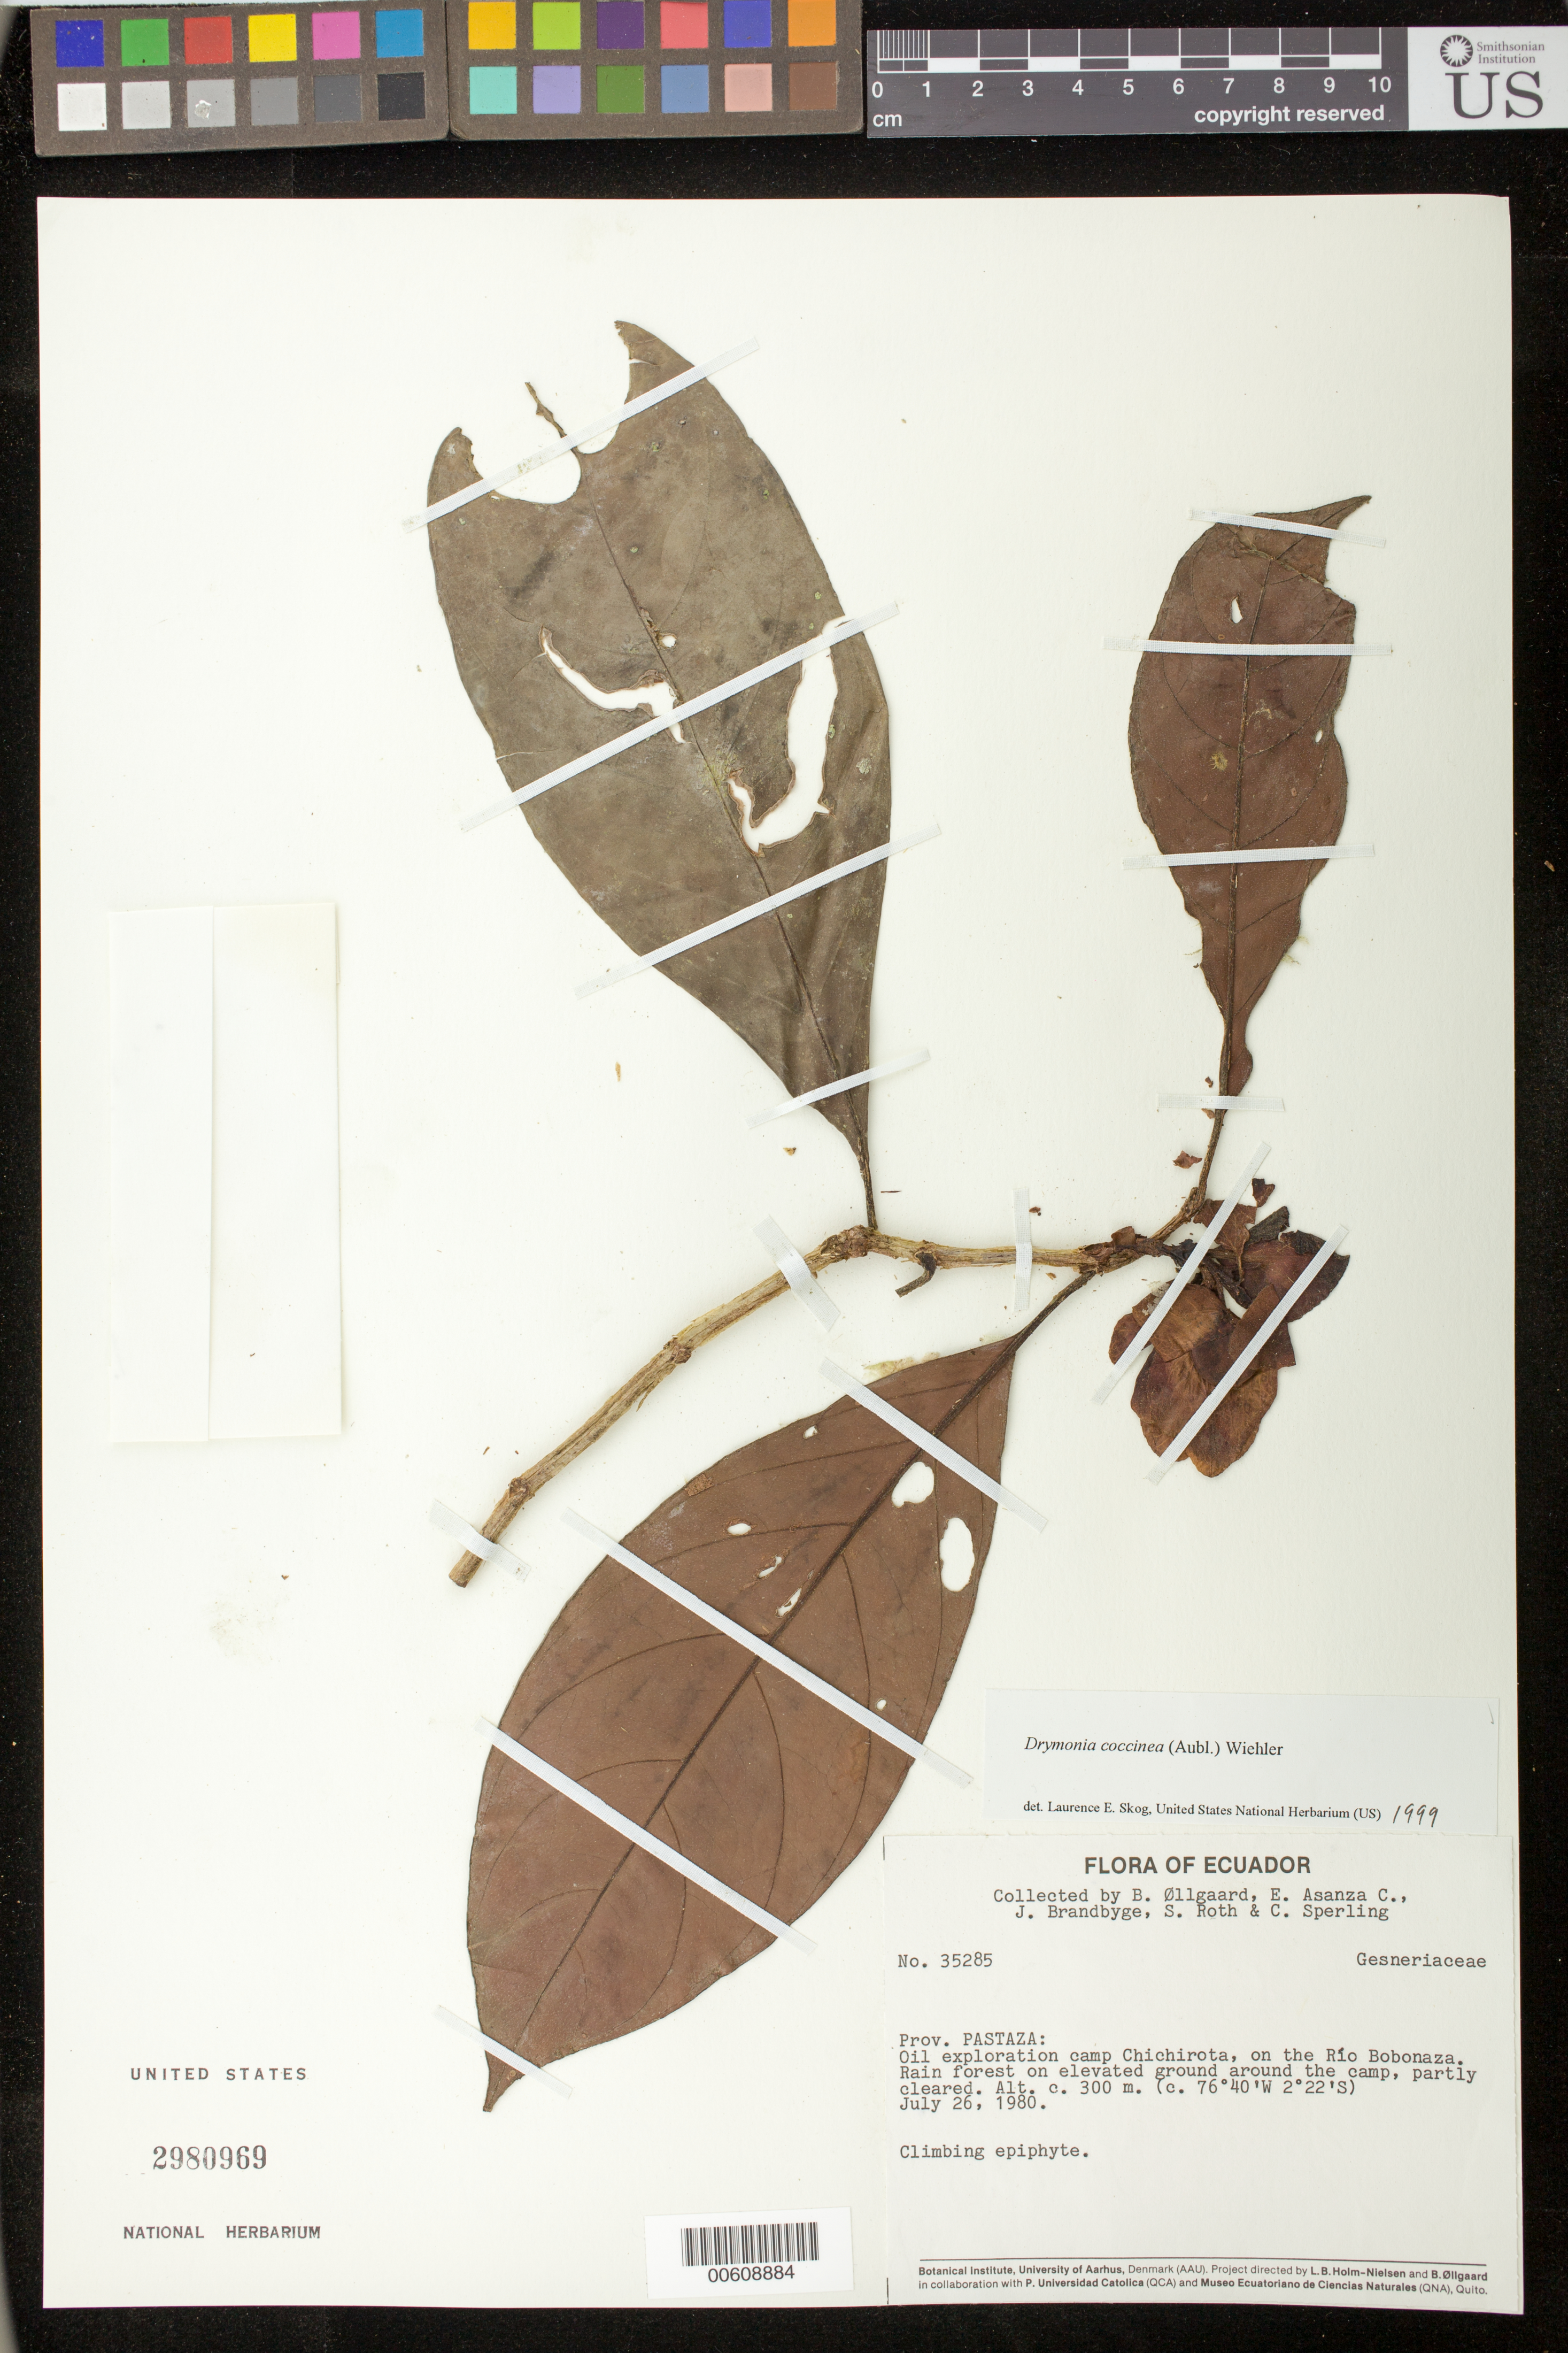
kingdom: Plantae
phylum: Tracheophyta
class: Magnoliopsida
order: Lamiales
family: Gesneriaceae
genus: Drymonia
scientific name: Drymonia coccinea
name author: (Aubl.) Wiehler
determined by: Skog, Laurence E.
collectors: B. Øllgaard, E. Asanza C., J. Brandbyge, S. Roth & C. Sperling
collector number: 35285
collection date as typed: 26 Jul 1980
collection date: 1980-07-26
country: Ecuador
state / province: Pastaza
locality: Oil exploration camp Chichirota, on the Río Bobonaza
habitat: Rain forest on elevated ground around the camp, partly cleared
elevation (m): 300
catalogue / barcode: US 2980969